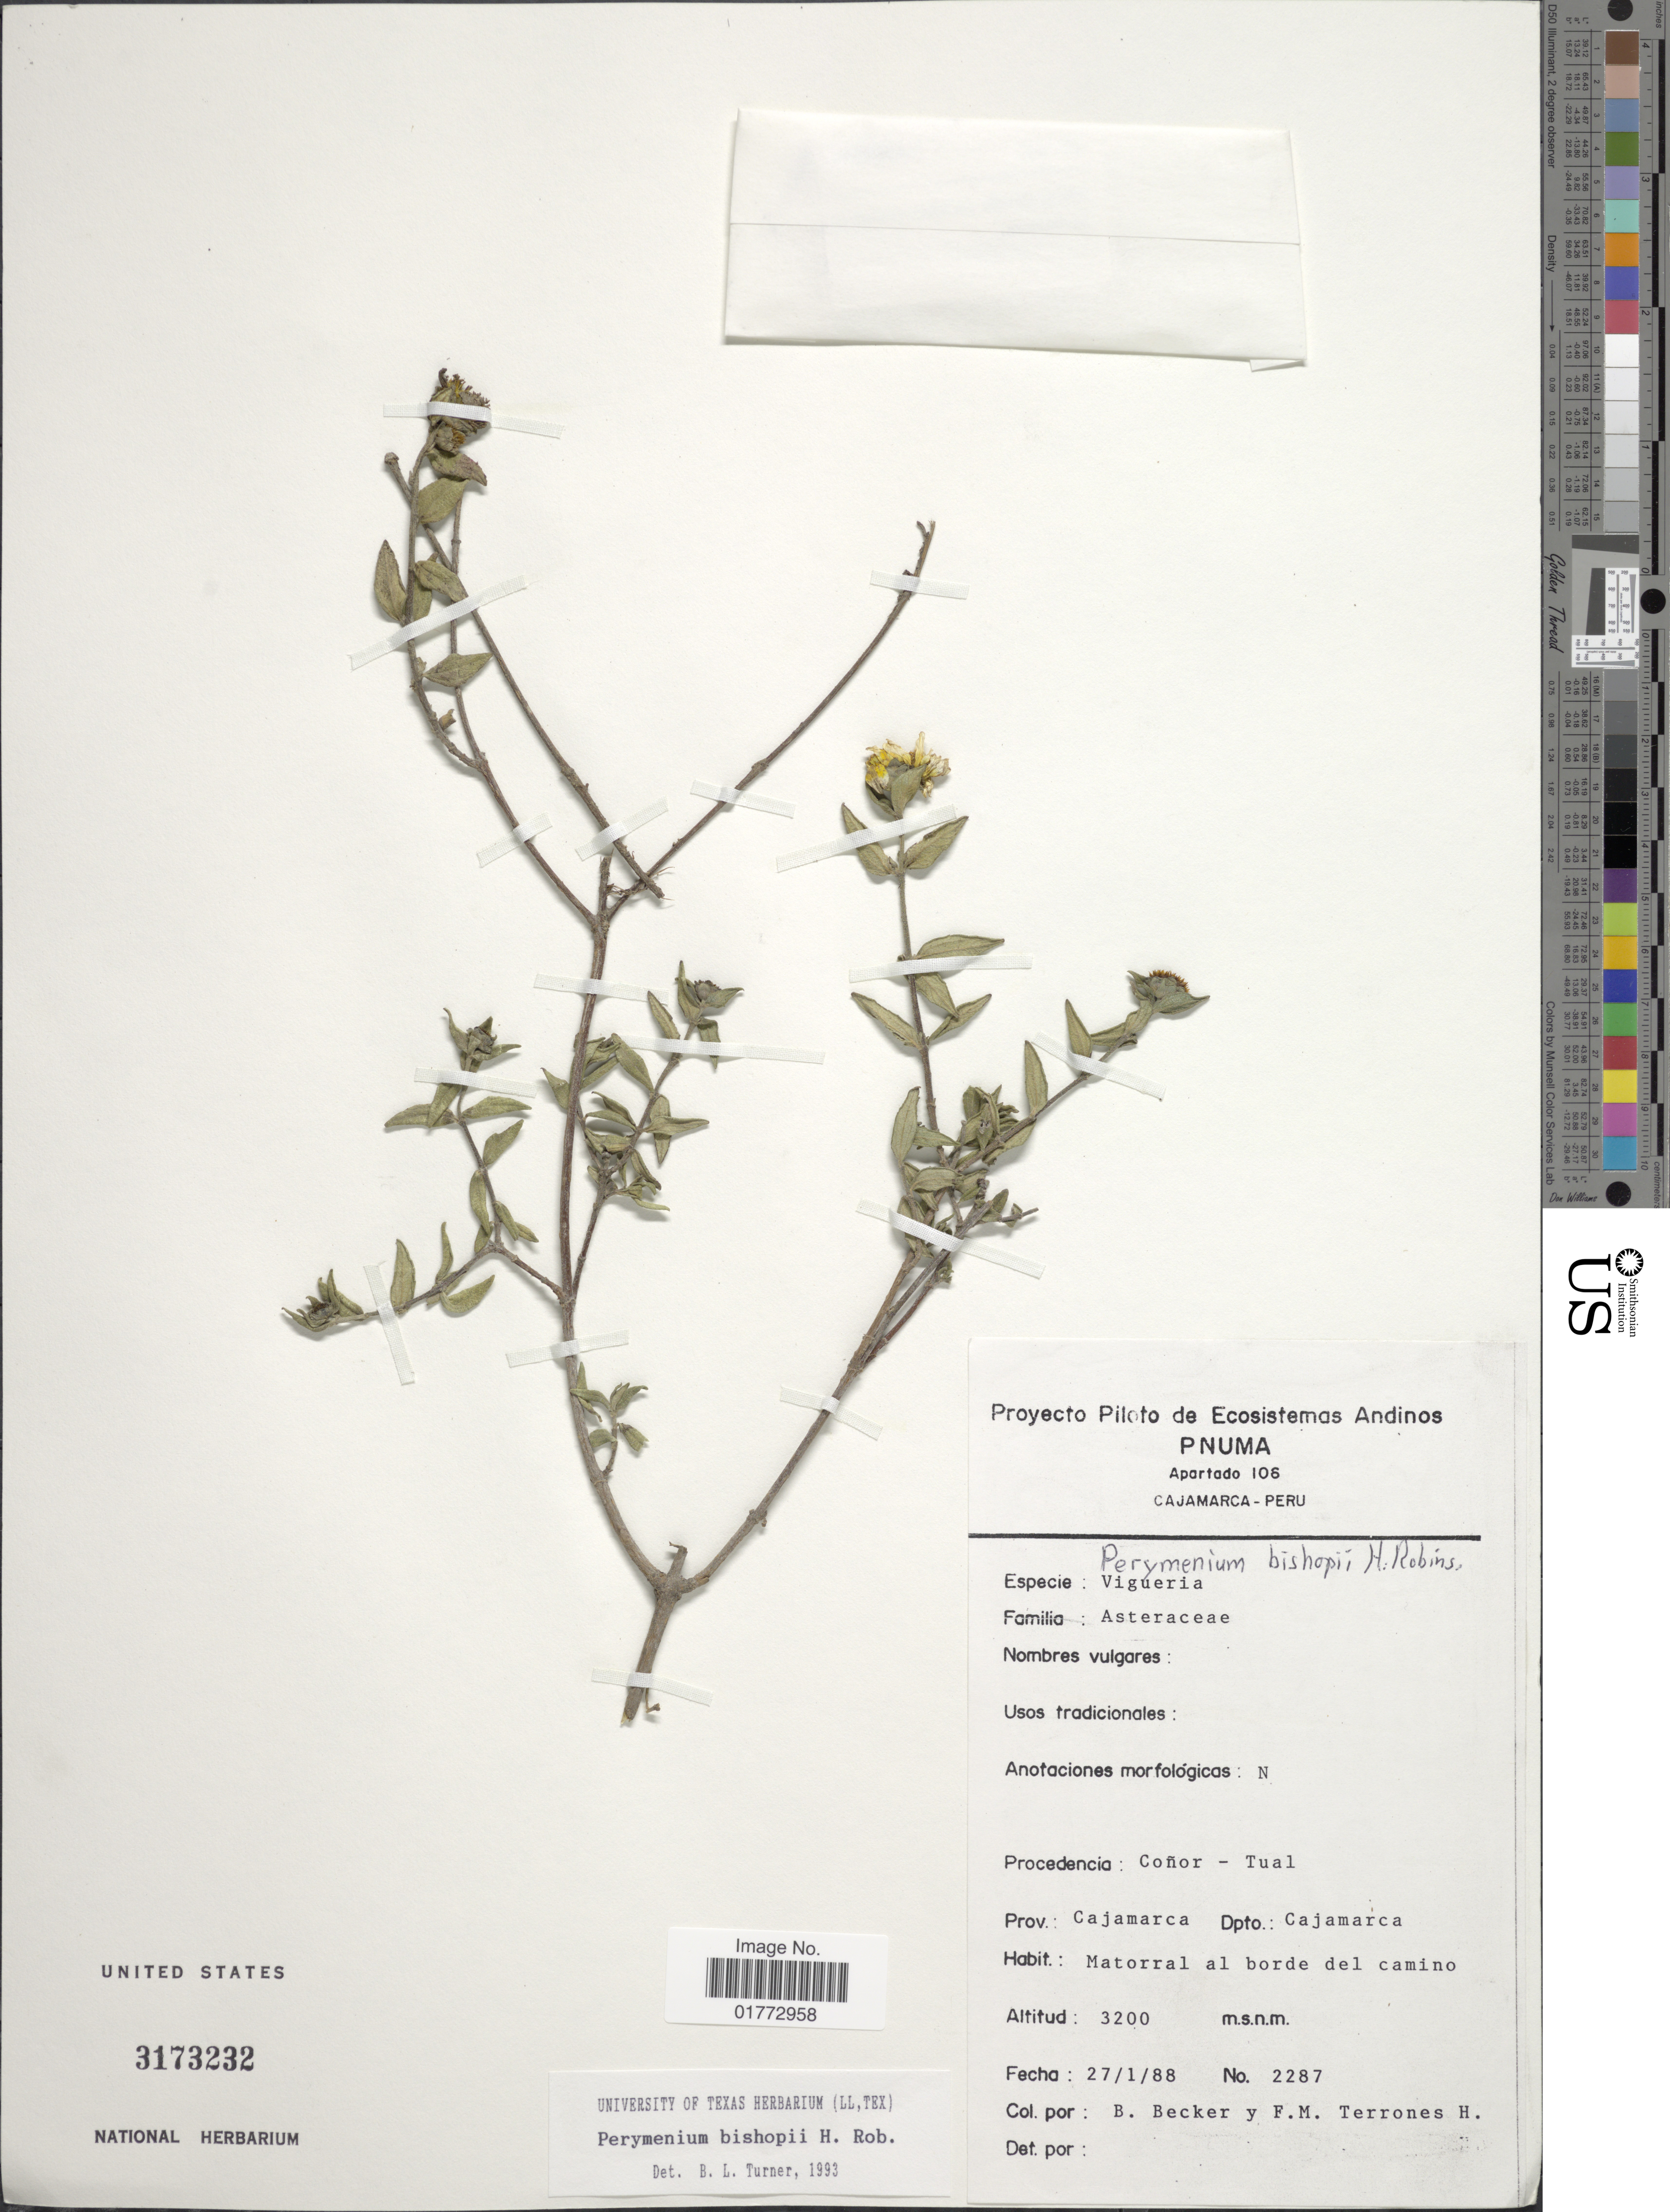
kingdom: Plantae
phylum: Tracheophyta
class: Magnoliopsida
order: Asterales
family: Asteraceae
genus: Perymenium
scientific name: Perymenium bishopii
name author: H. Rob.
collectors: B. Becker & F. M. Terrones H.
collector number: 2287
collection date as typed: Transcribed d/m/y: 27/1/88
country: Peru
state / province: Cajamarca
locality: Procedencia: Conor - Tual, Prov.: Cajamarca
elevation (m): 3200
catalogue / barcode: US 3173232